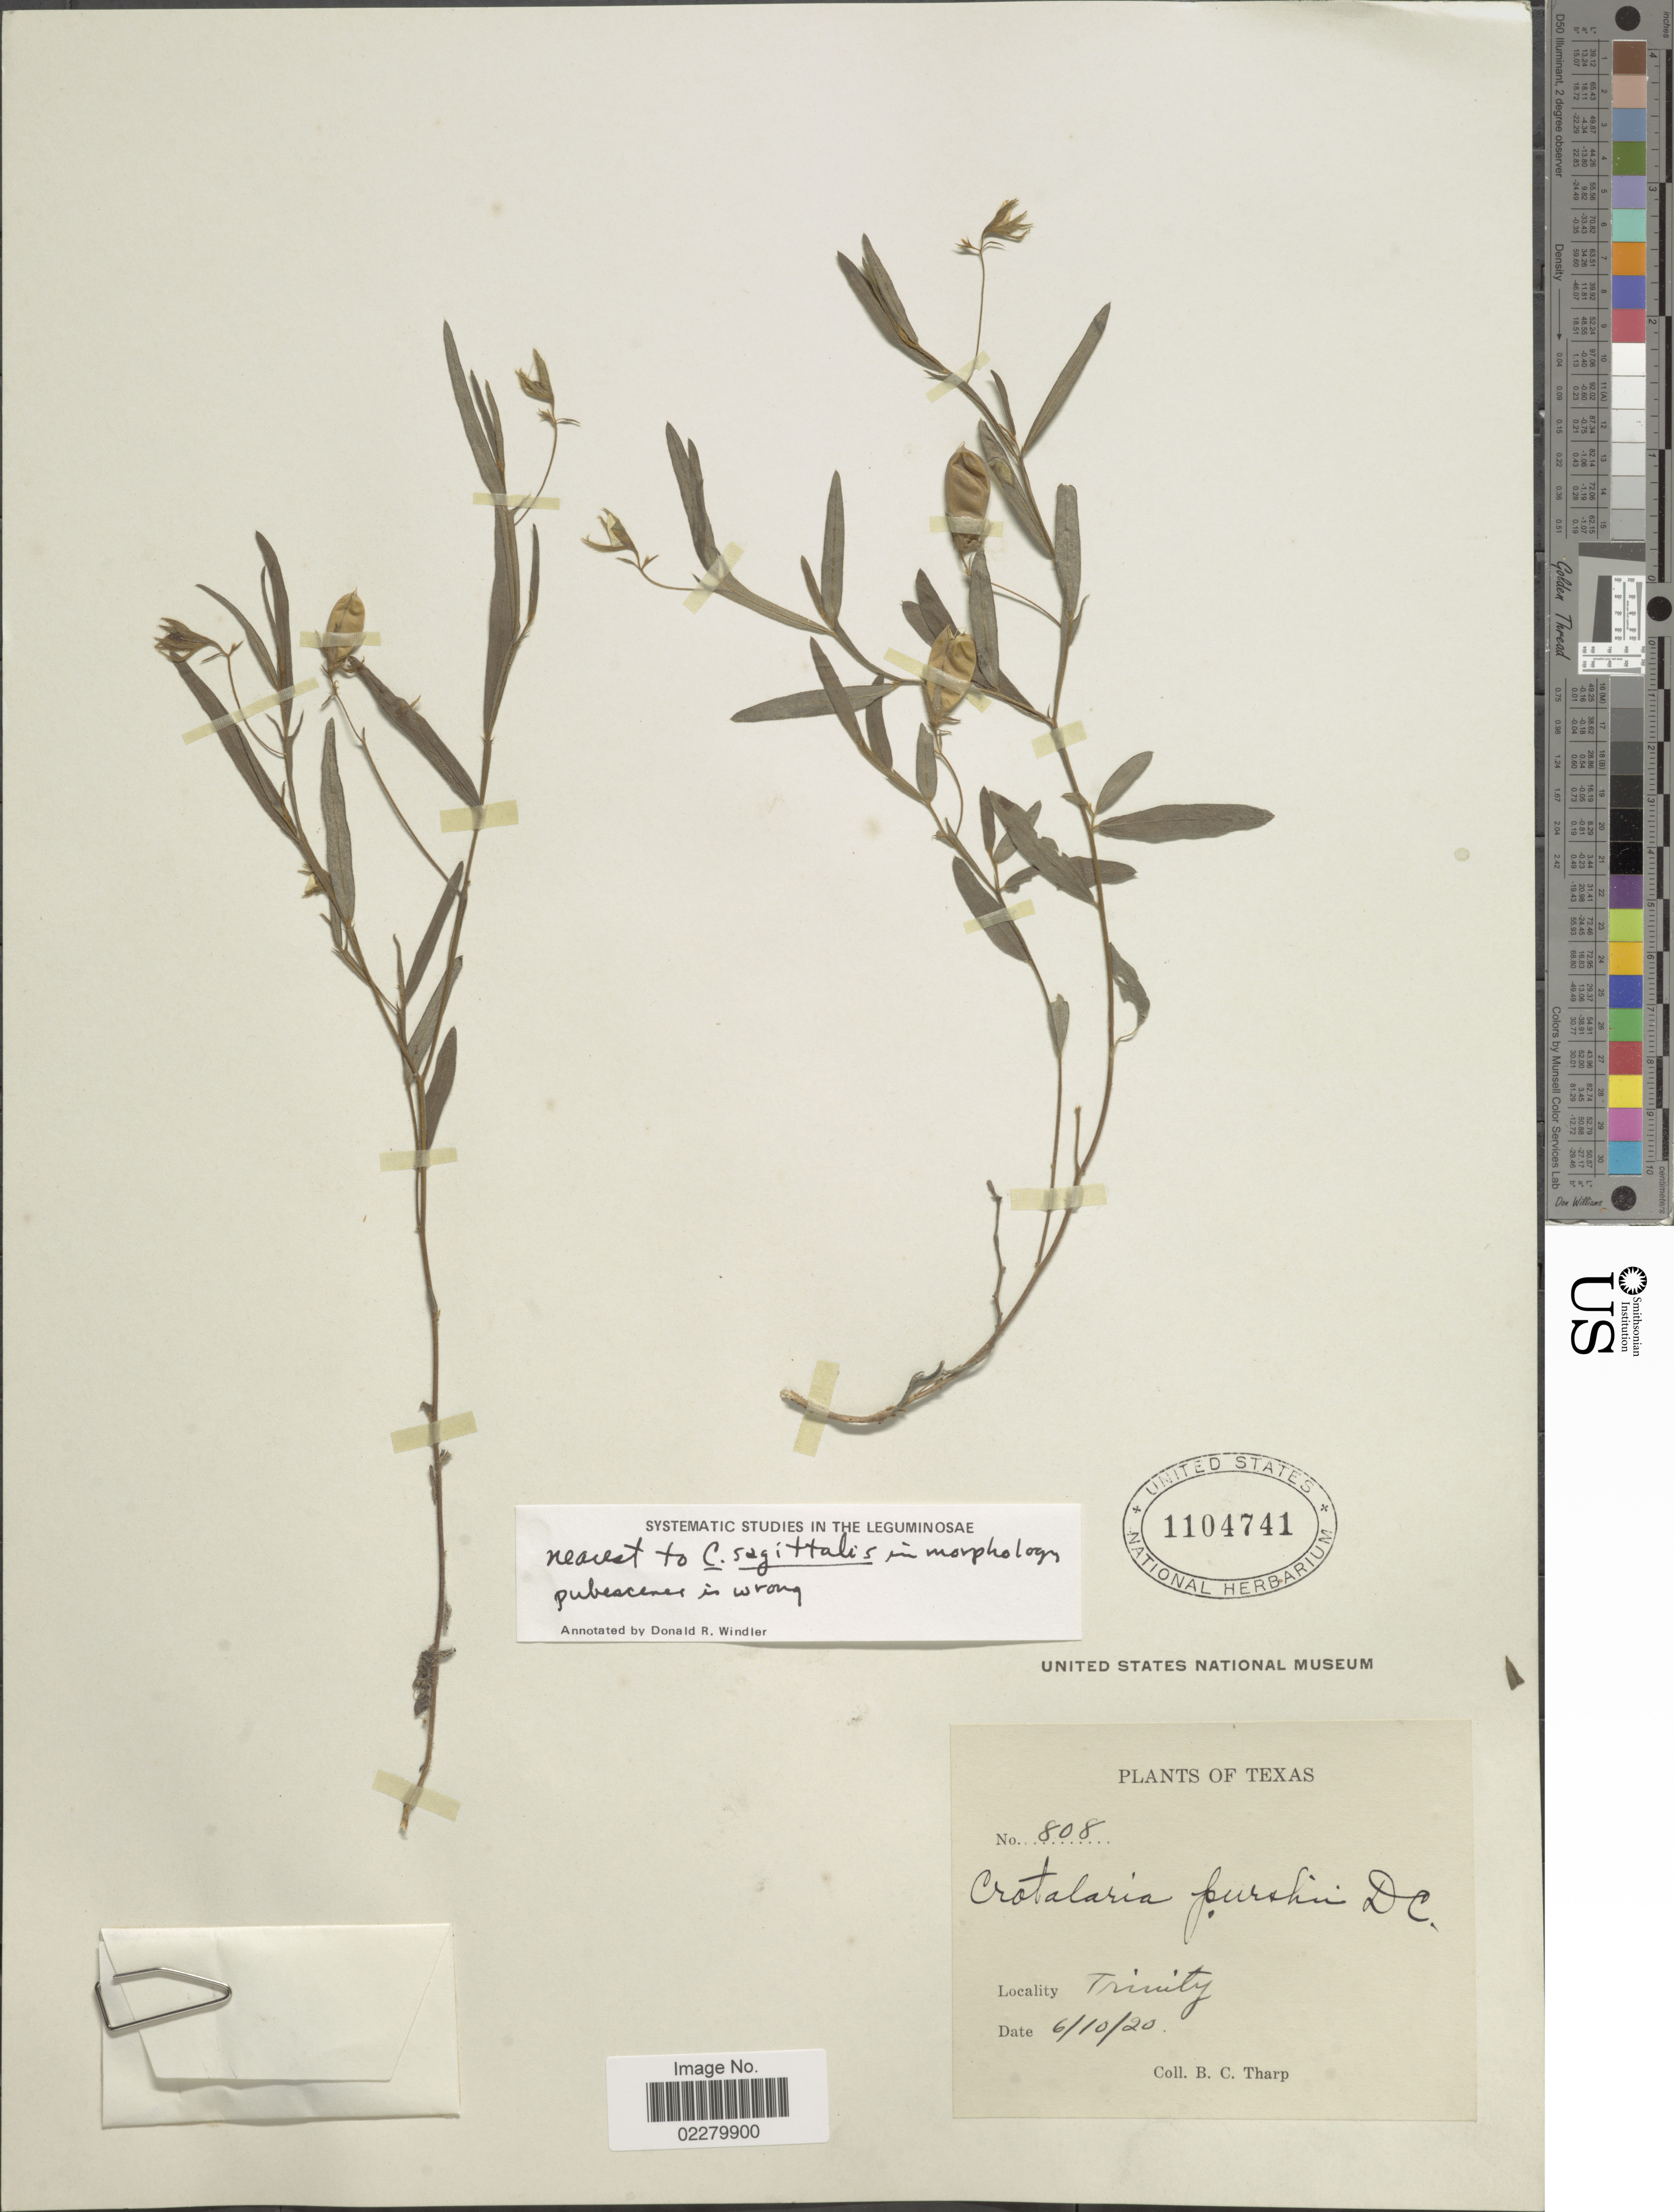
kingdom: Plantae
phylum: Tracheophyta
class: Magnoliopsida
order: Fabales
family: Fabaceae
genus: Crotalaria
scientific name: Crotalaria sagittalis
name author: L.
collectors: B. C. Tharp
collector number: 808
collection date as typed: Transcribed d/m/y: 10/6/20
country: United States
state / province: Texas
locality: Trinity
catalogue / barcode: US 1104741